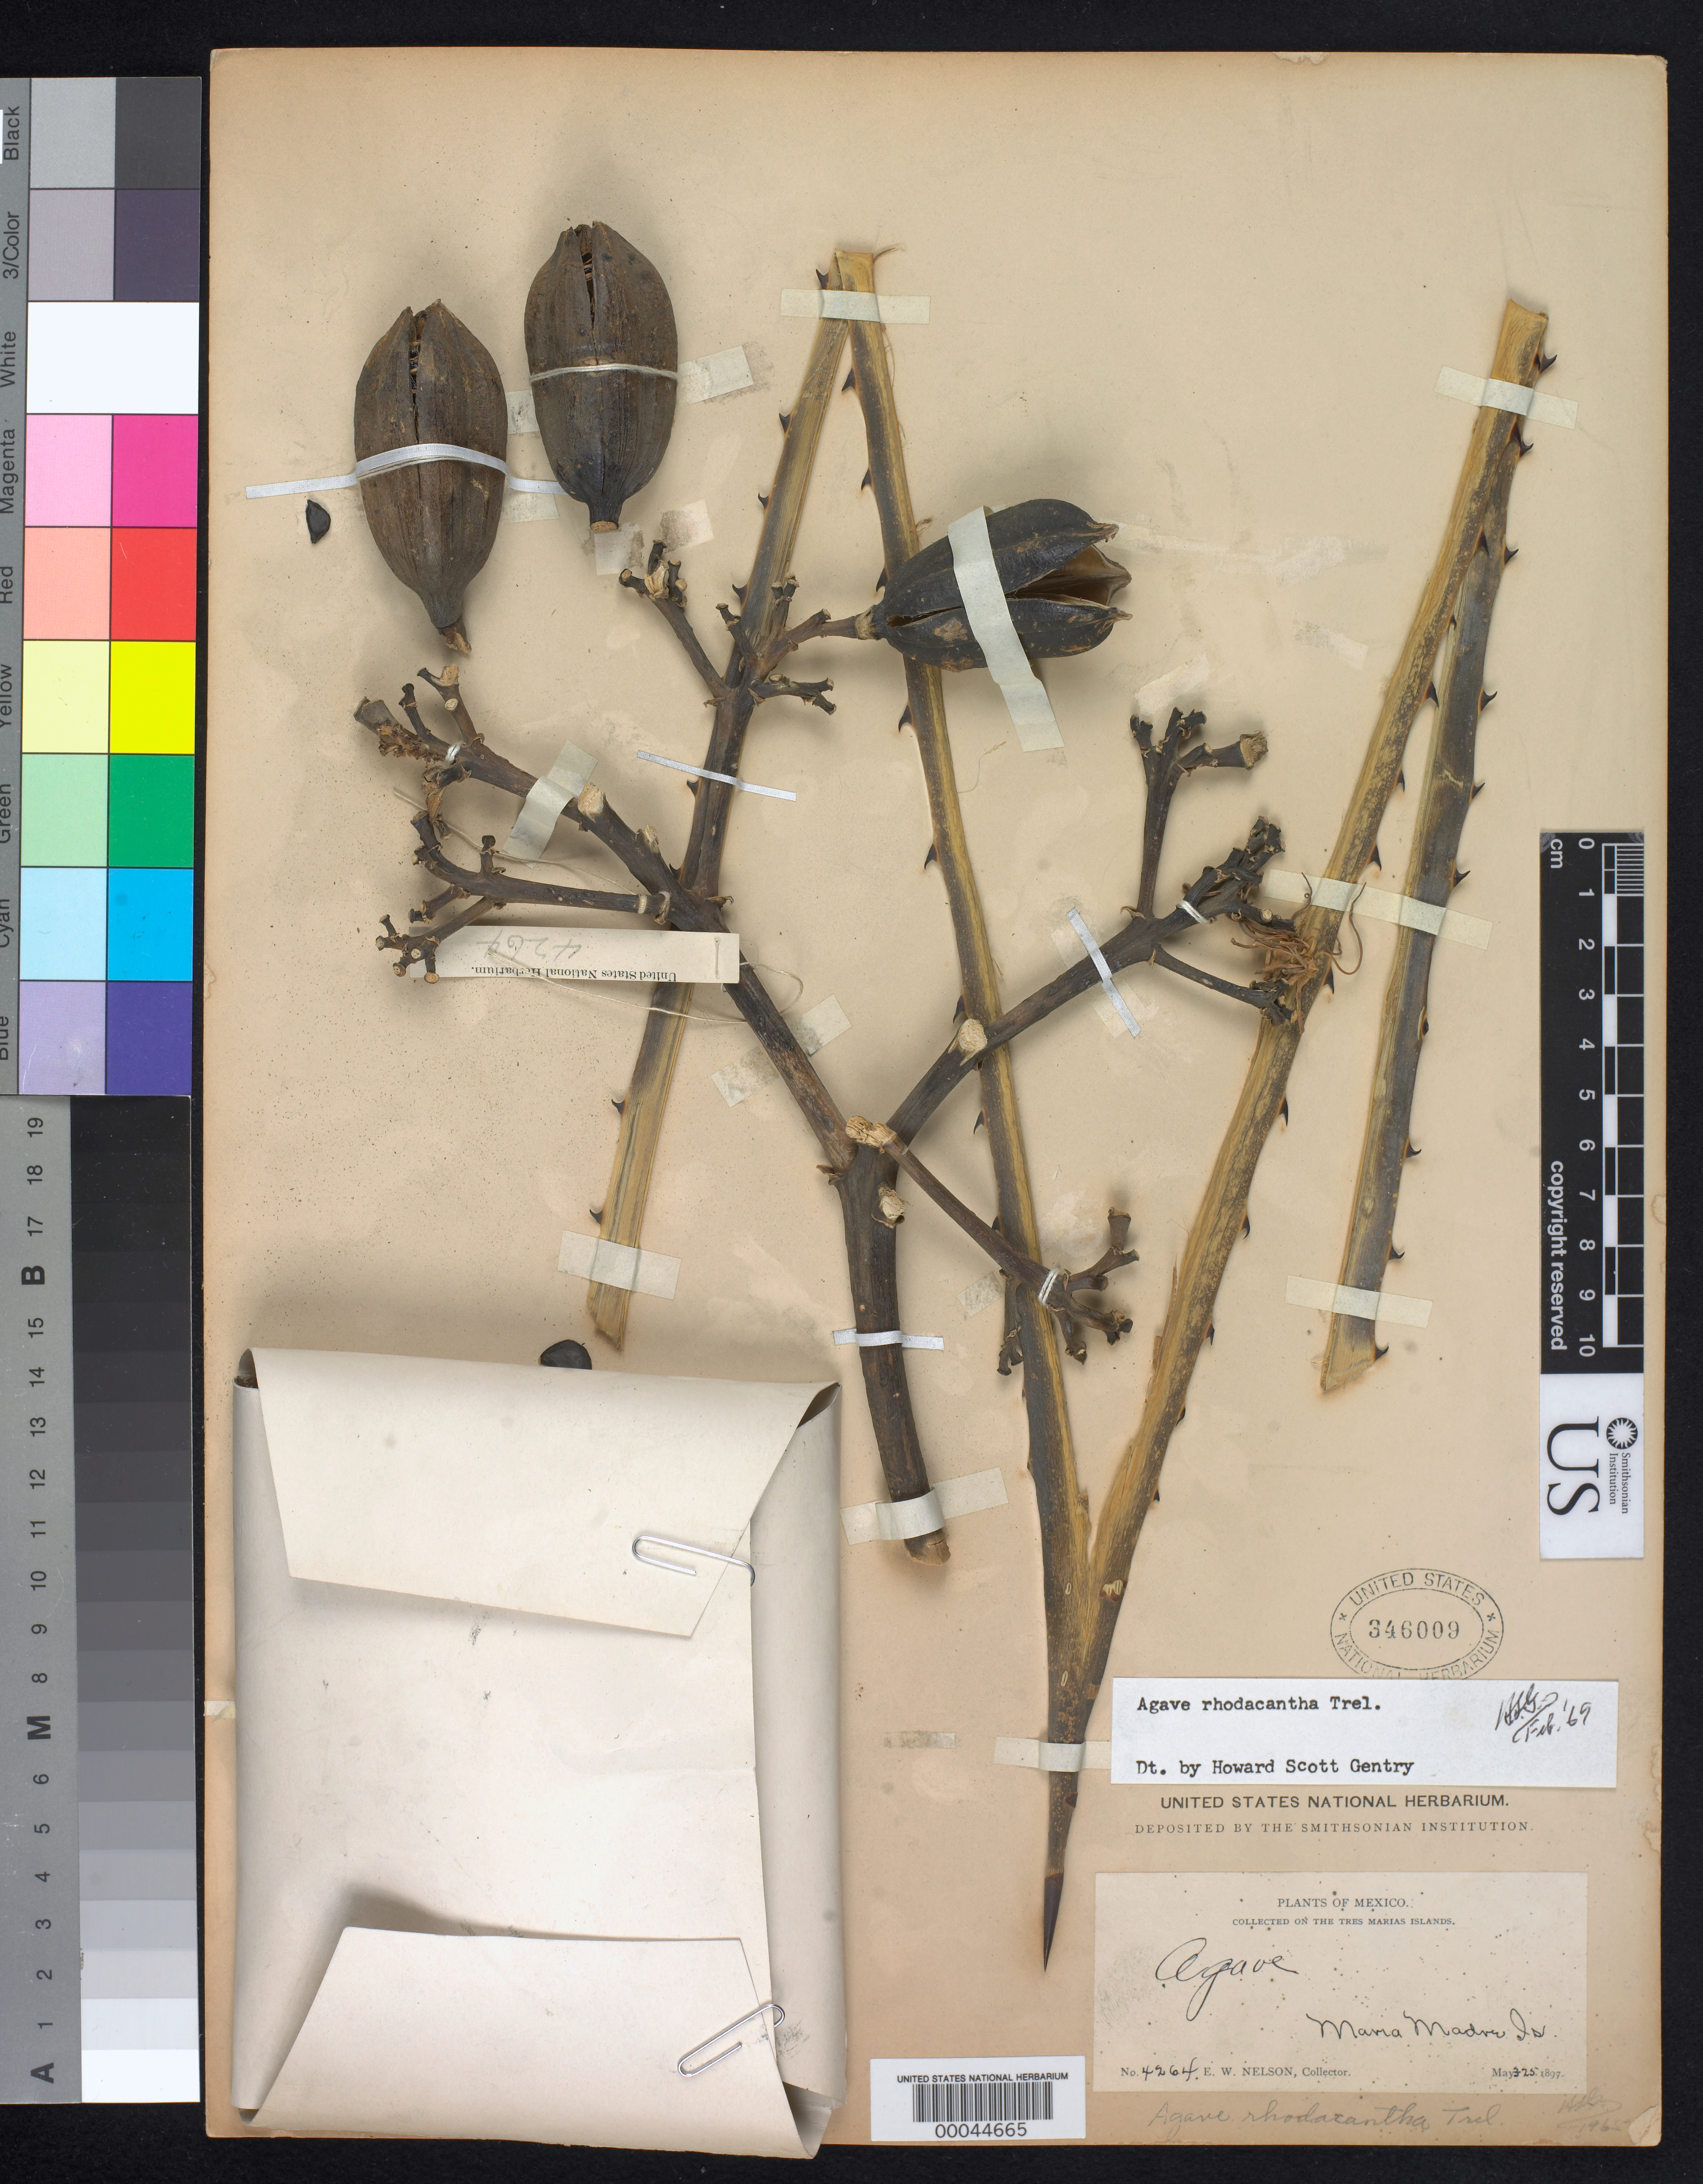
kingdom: Plantae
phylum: Tracheophyta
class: Liliopsida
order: Asparagales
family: Asparagaceae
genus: Agave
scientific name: Agave rhodacantha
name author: Trel.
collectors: E. W. Nelson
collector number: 4264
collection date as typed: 03 May 1897 to 25 May 1897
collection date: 1897-05-03/1897-05-25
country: Mexico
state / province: Nayarit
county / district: Tepic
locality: Maria madre is; tres maria group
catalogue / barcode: US 346009